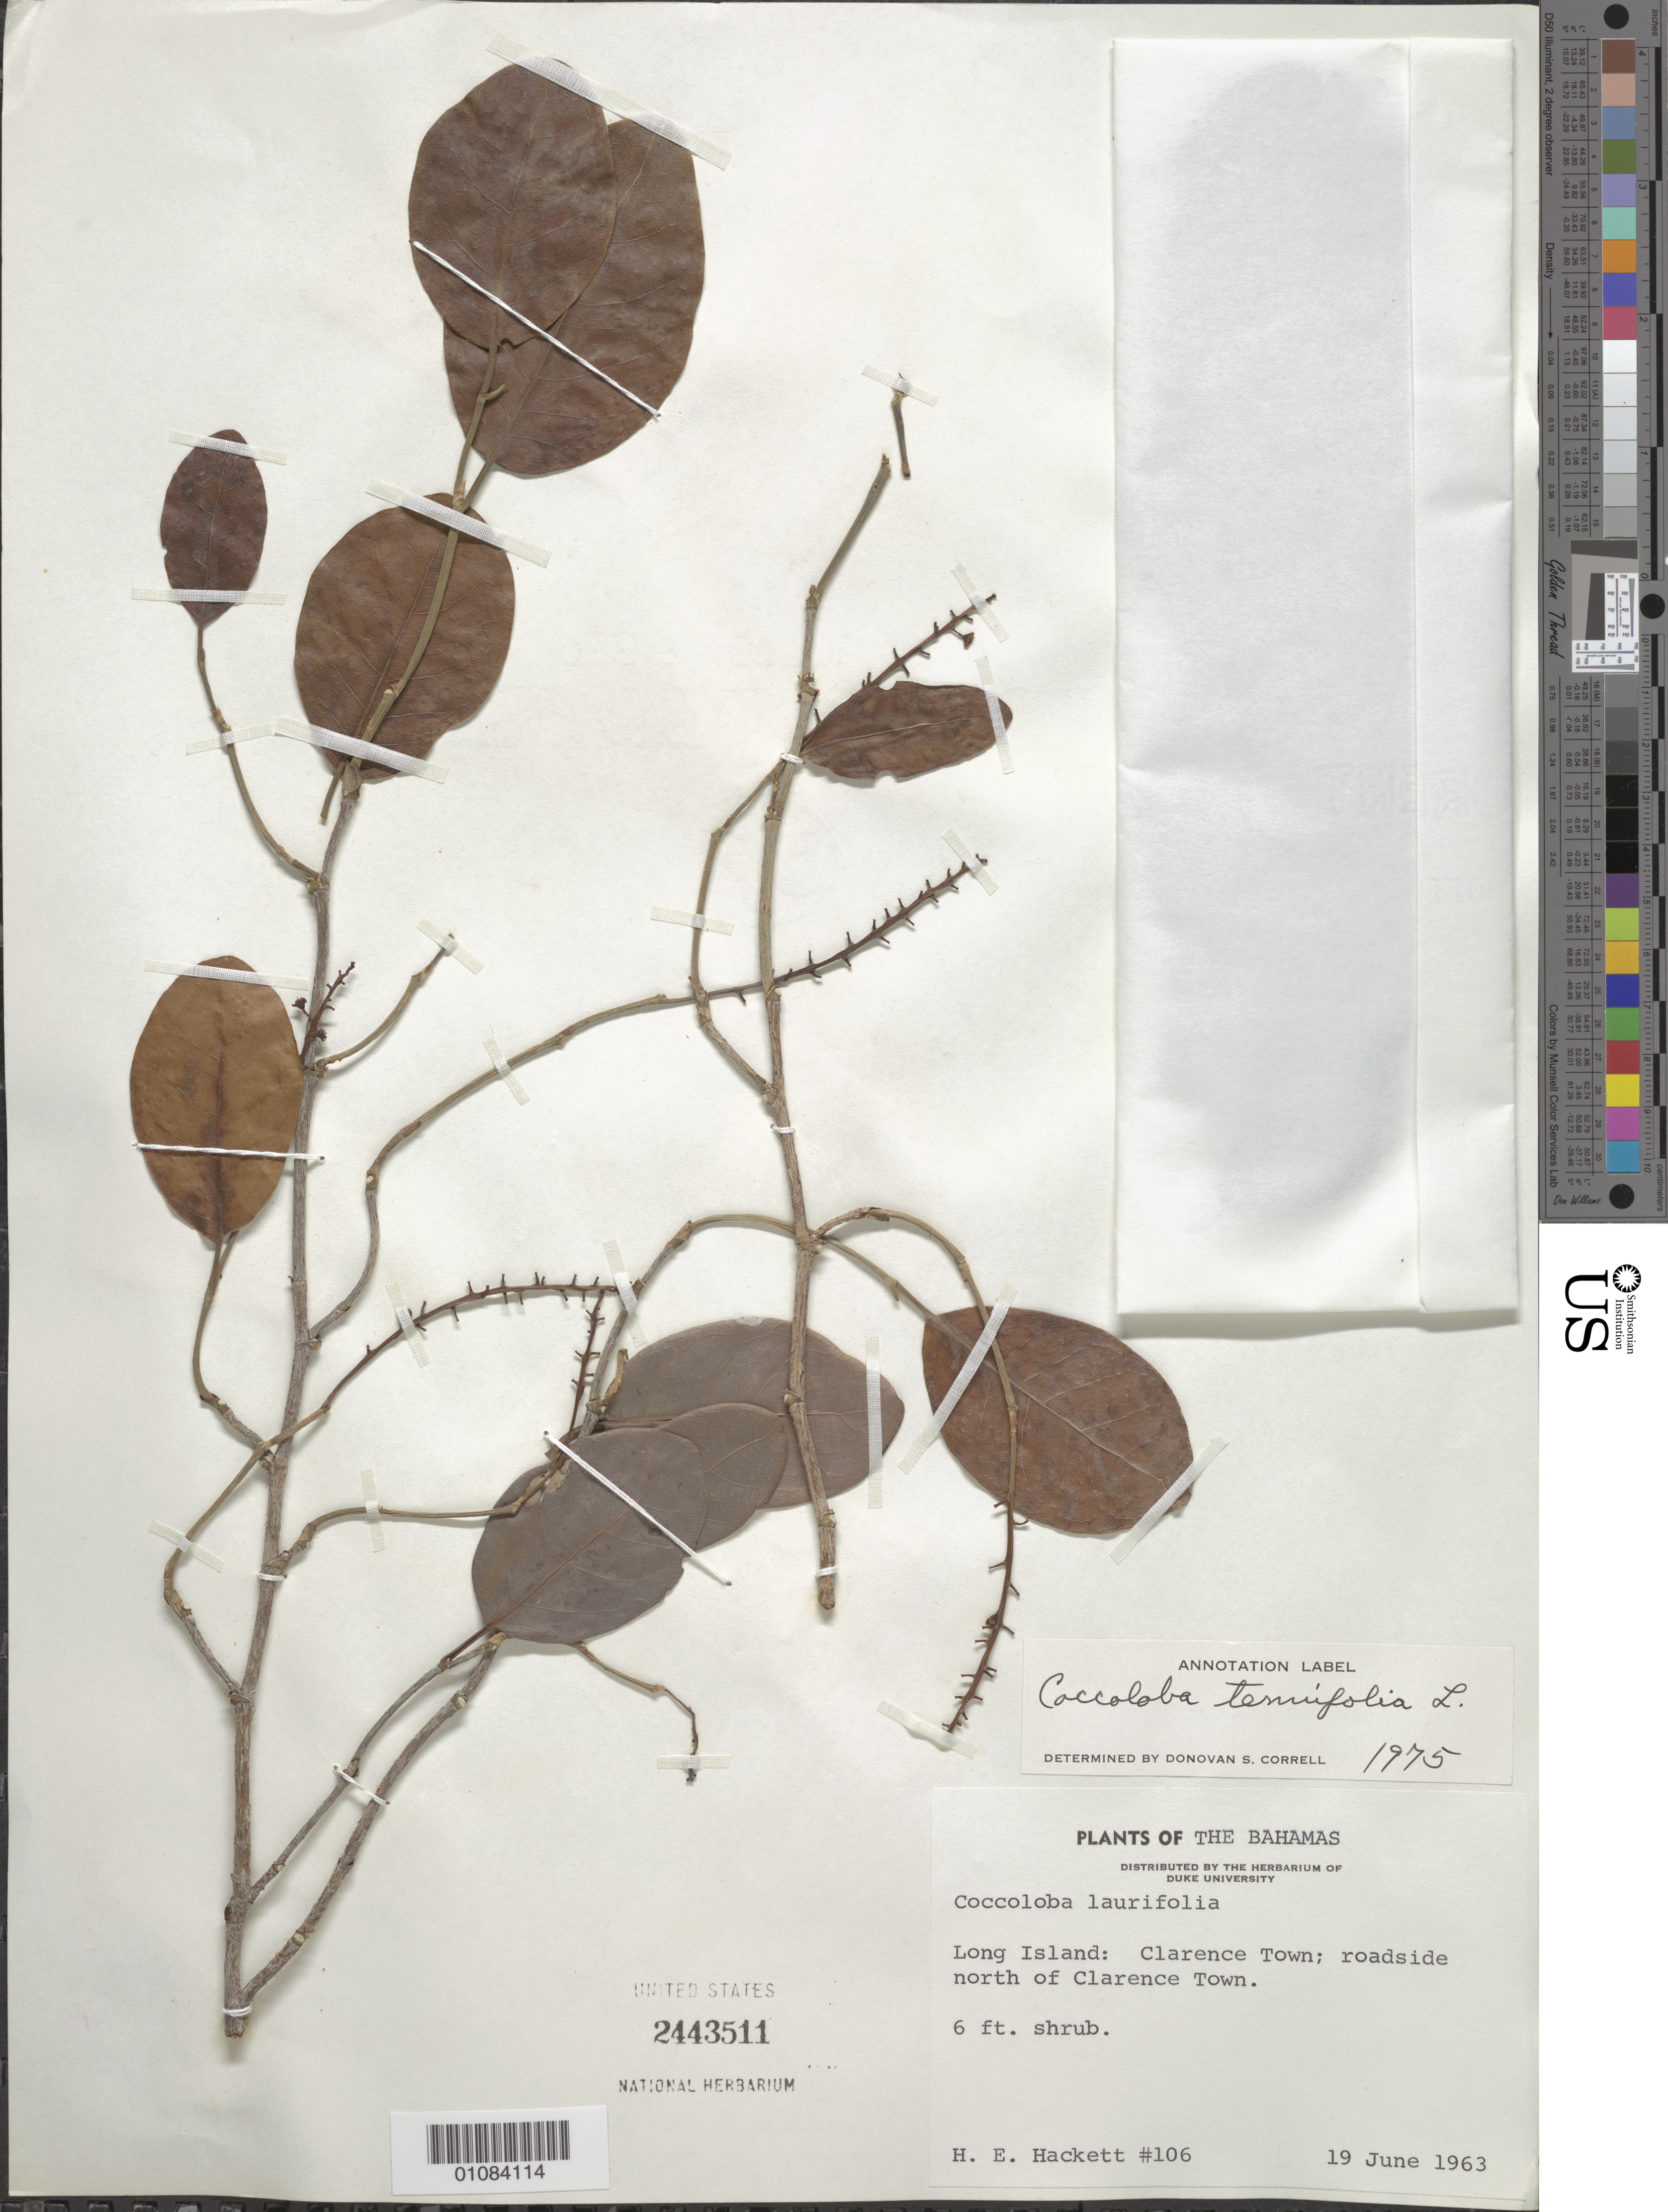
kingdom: Plantae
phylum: Tracheophyta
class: Magnoliopsida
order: Caryophyllales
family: Polygonaceae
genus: Coccoloba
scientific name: Coccoloba tenuifolia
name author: L.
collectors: H. E. Hackett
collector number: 106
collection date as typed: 19 Jun 1963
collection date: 1963-06-19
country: Bahamas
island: Long I.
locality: Long Island: Clarence Town: roadside north of Clarence Town.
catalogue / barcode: US 2443511